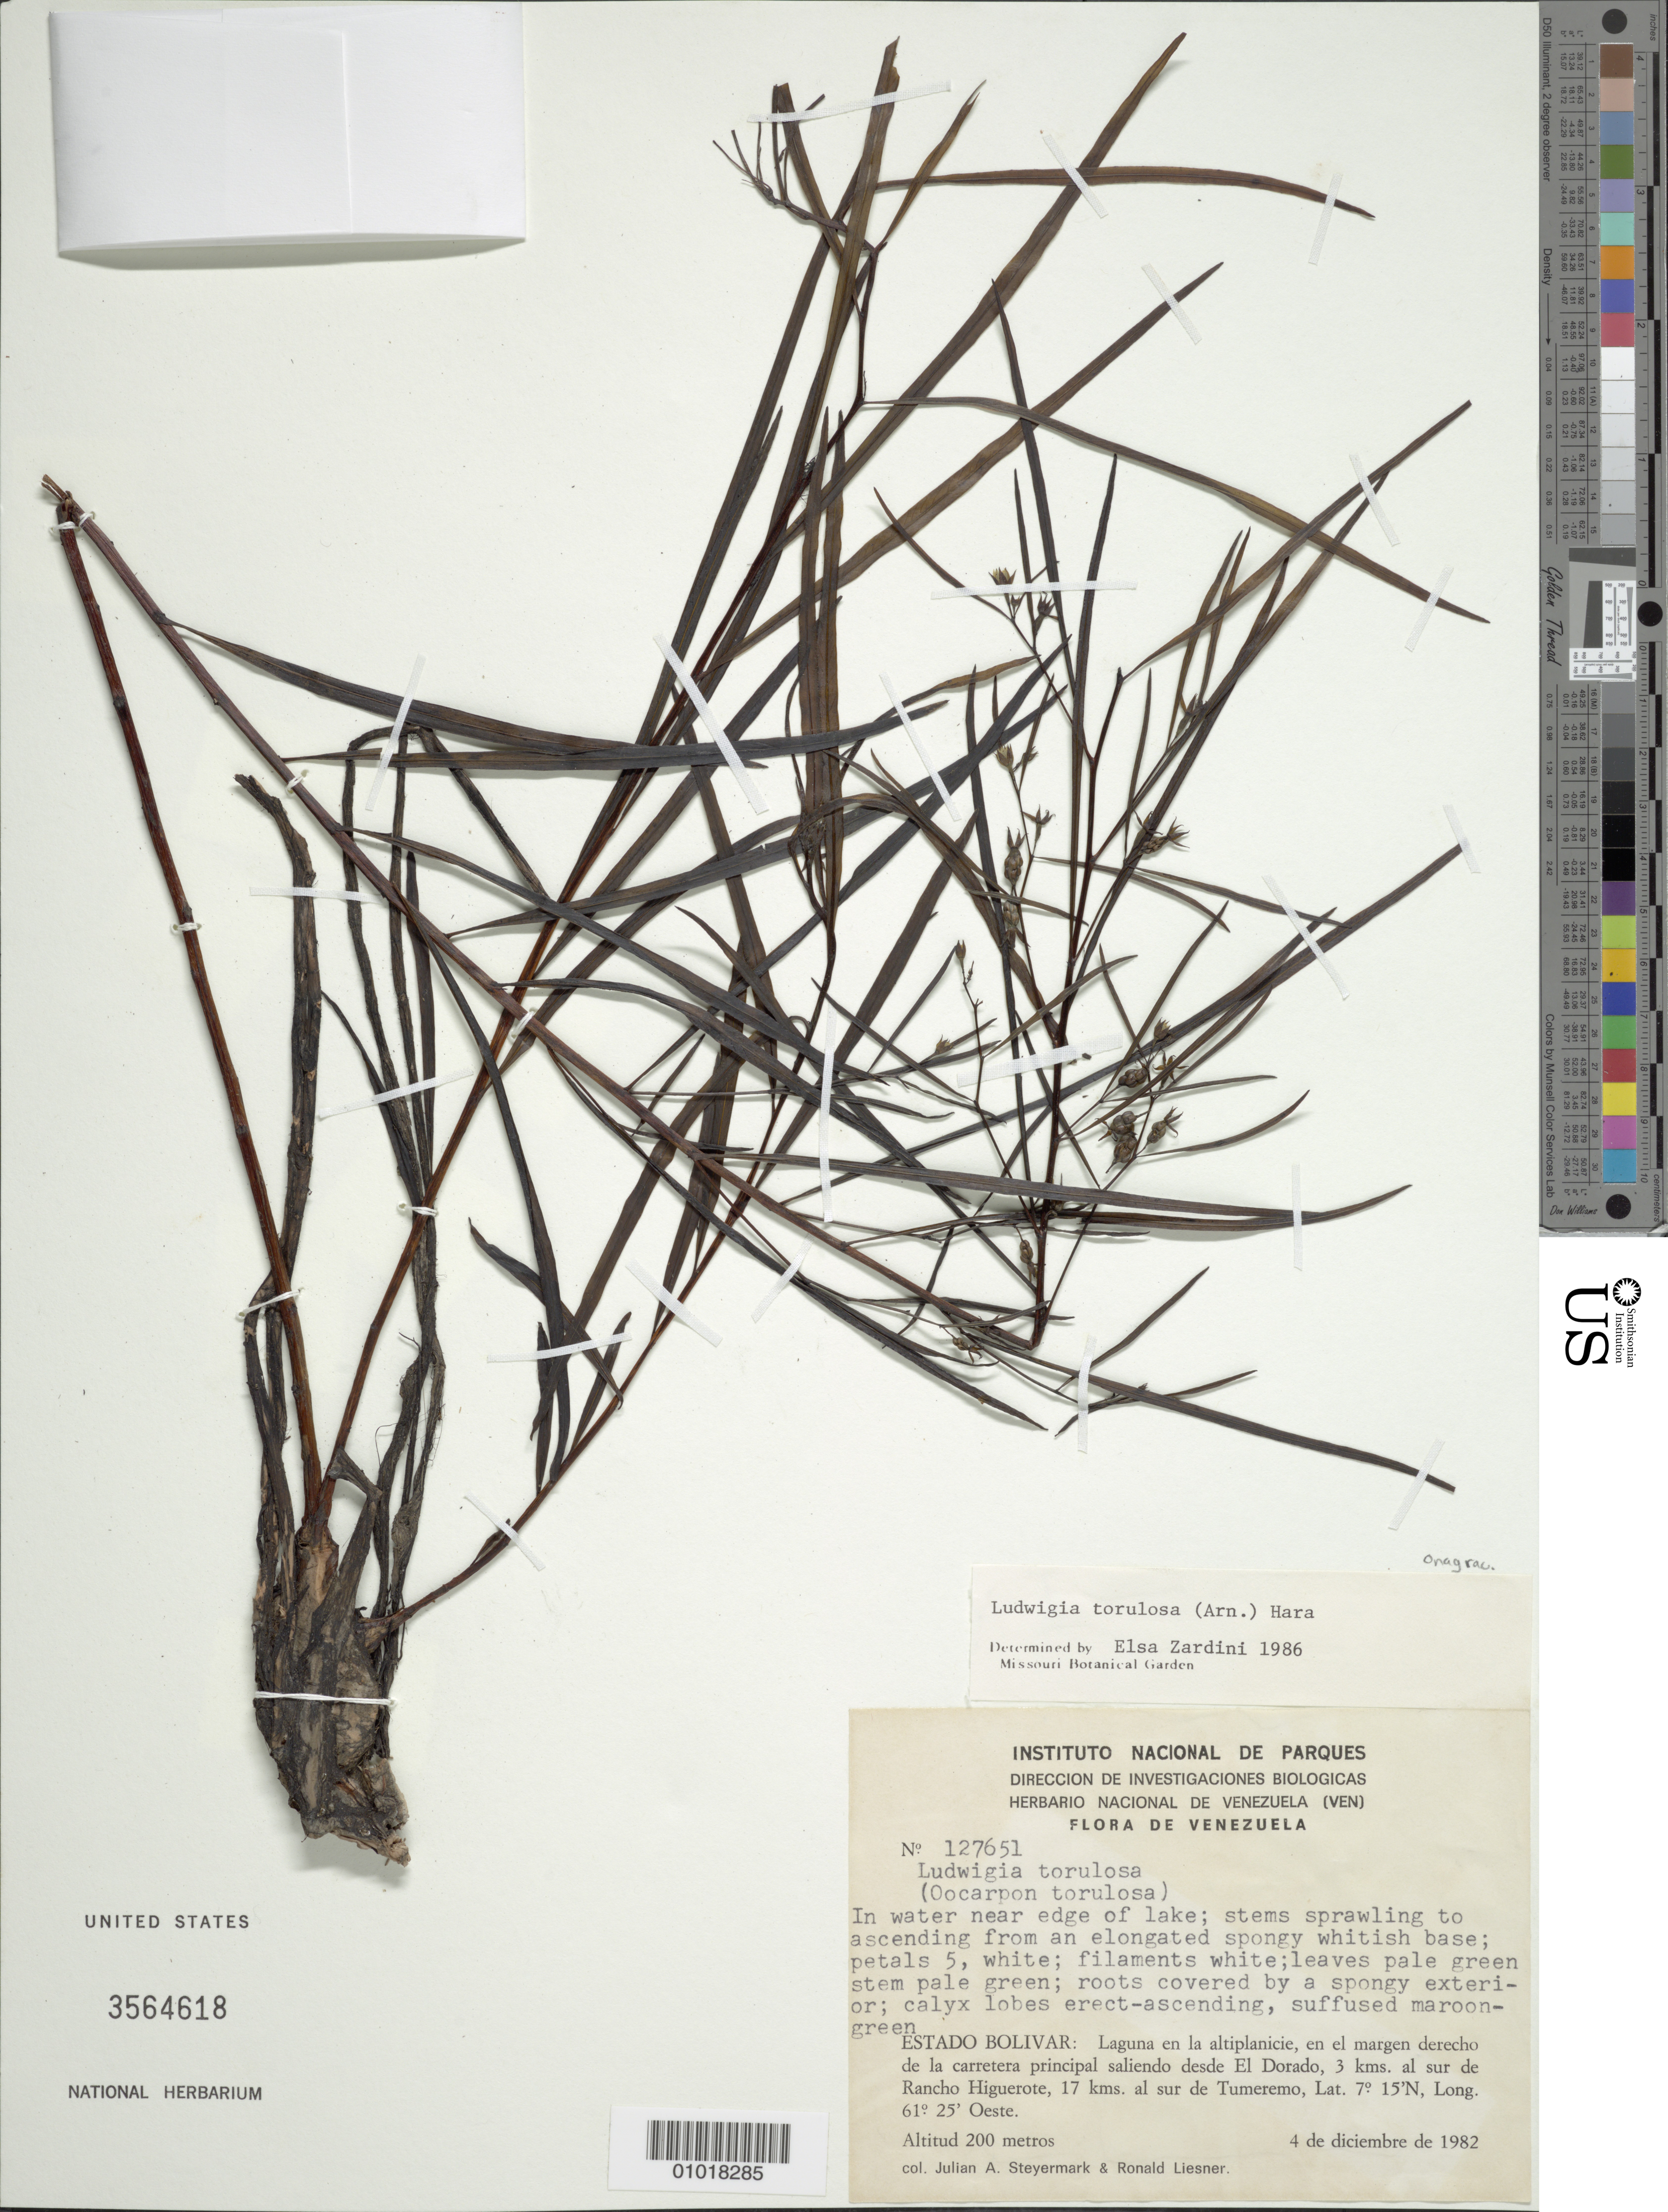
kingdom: Plantae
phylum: Tracheophyta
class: Magnoliopsida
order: Myrtales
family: Onagraceae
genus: Ludwigia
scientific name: Ludwigia torulosa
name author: (Arn.) H. Hara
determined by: Zardini, E. M.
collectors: J. Steyermark & R. L. Liesner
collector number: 127651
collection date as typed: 4-Dec-82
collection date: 1982-12-04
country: Venezuela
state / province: Bolívar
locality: El Dorado, laguna en la altiplanicie, en el margen derecho de la carretera principal saliendo desde; 3 km al sur de Rancho Higuerote, 17cm al sur de Tumeremo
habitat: Water near edge of lake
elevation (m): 200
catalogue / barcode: US 3564618